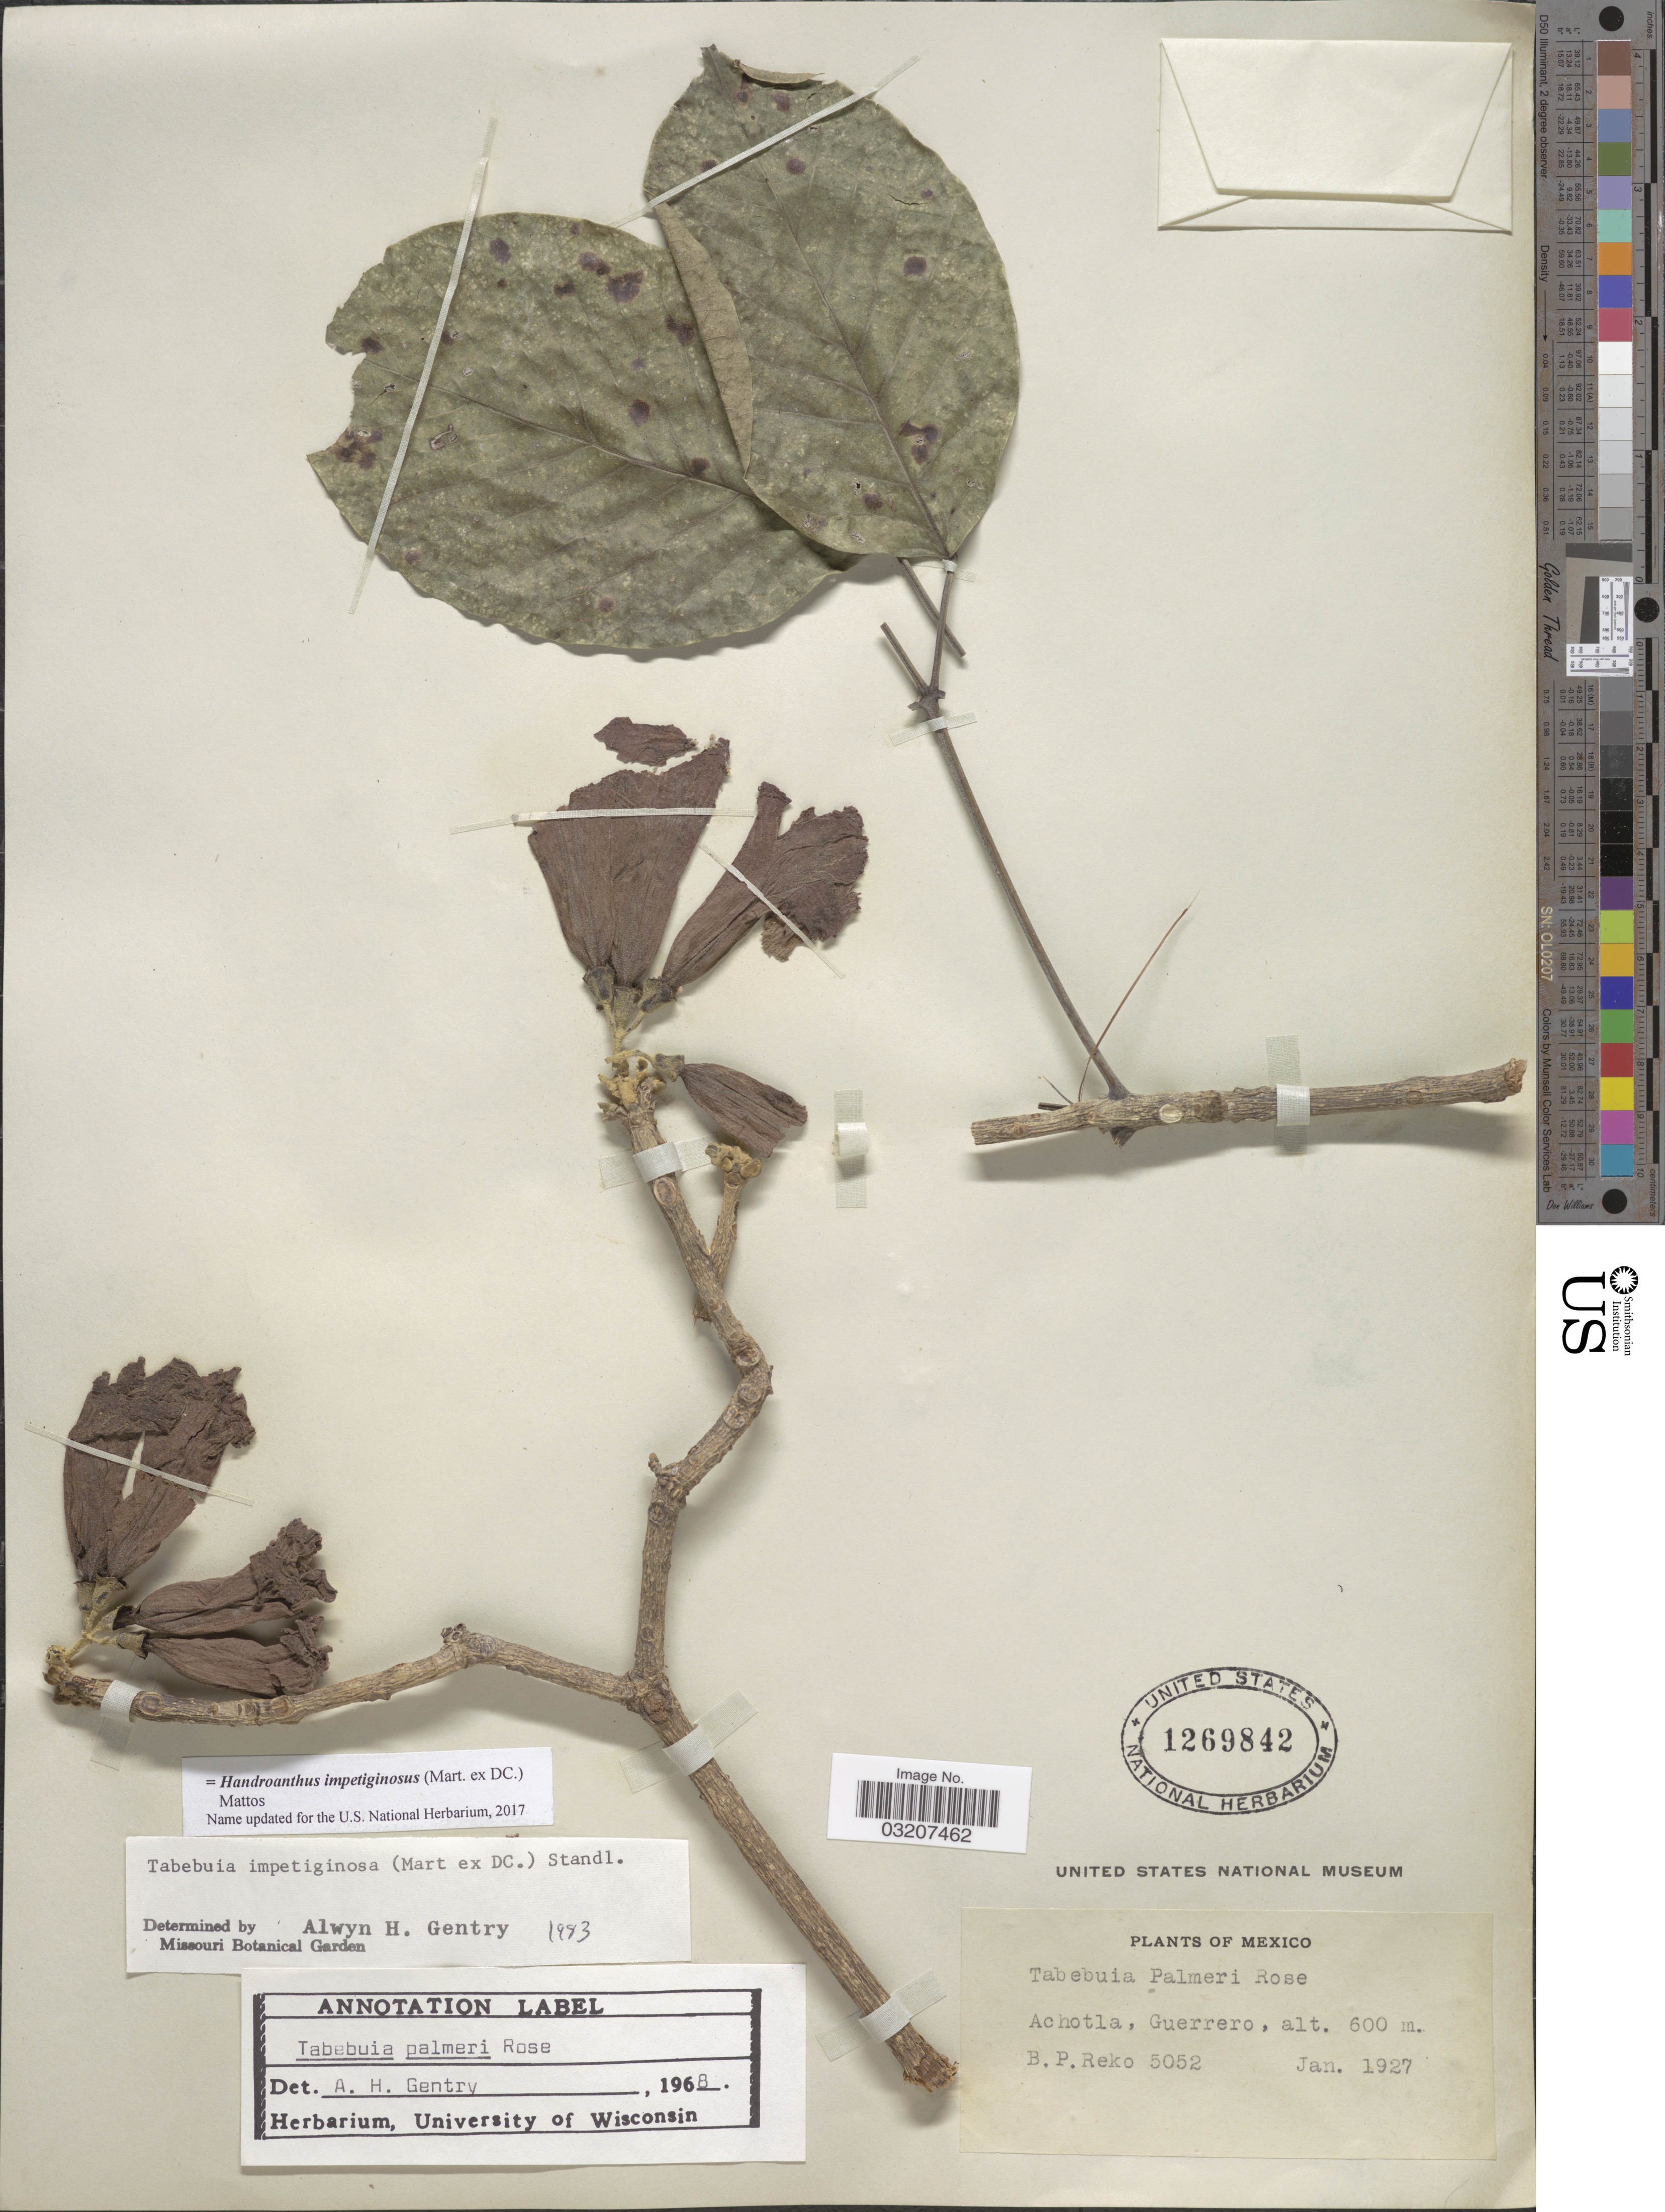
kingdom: Plantae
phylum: Tracheophyta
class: Magnoliopsida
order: Lamiales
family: Bignoniaceae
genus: Handroanthus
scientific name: Handroanthus impetiginosus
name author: (Mart. ex DC.) Mattos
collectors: B. P. Reko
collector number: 5052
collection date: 1927-01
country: Mexico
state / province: Guerrero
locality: Achotla.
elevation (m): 600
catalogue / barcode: US 1269842